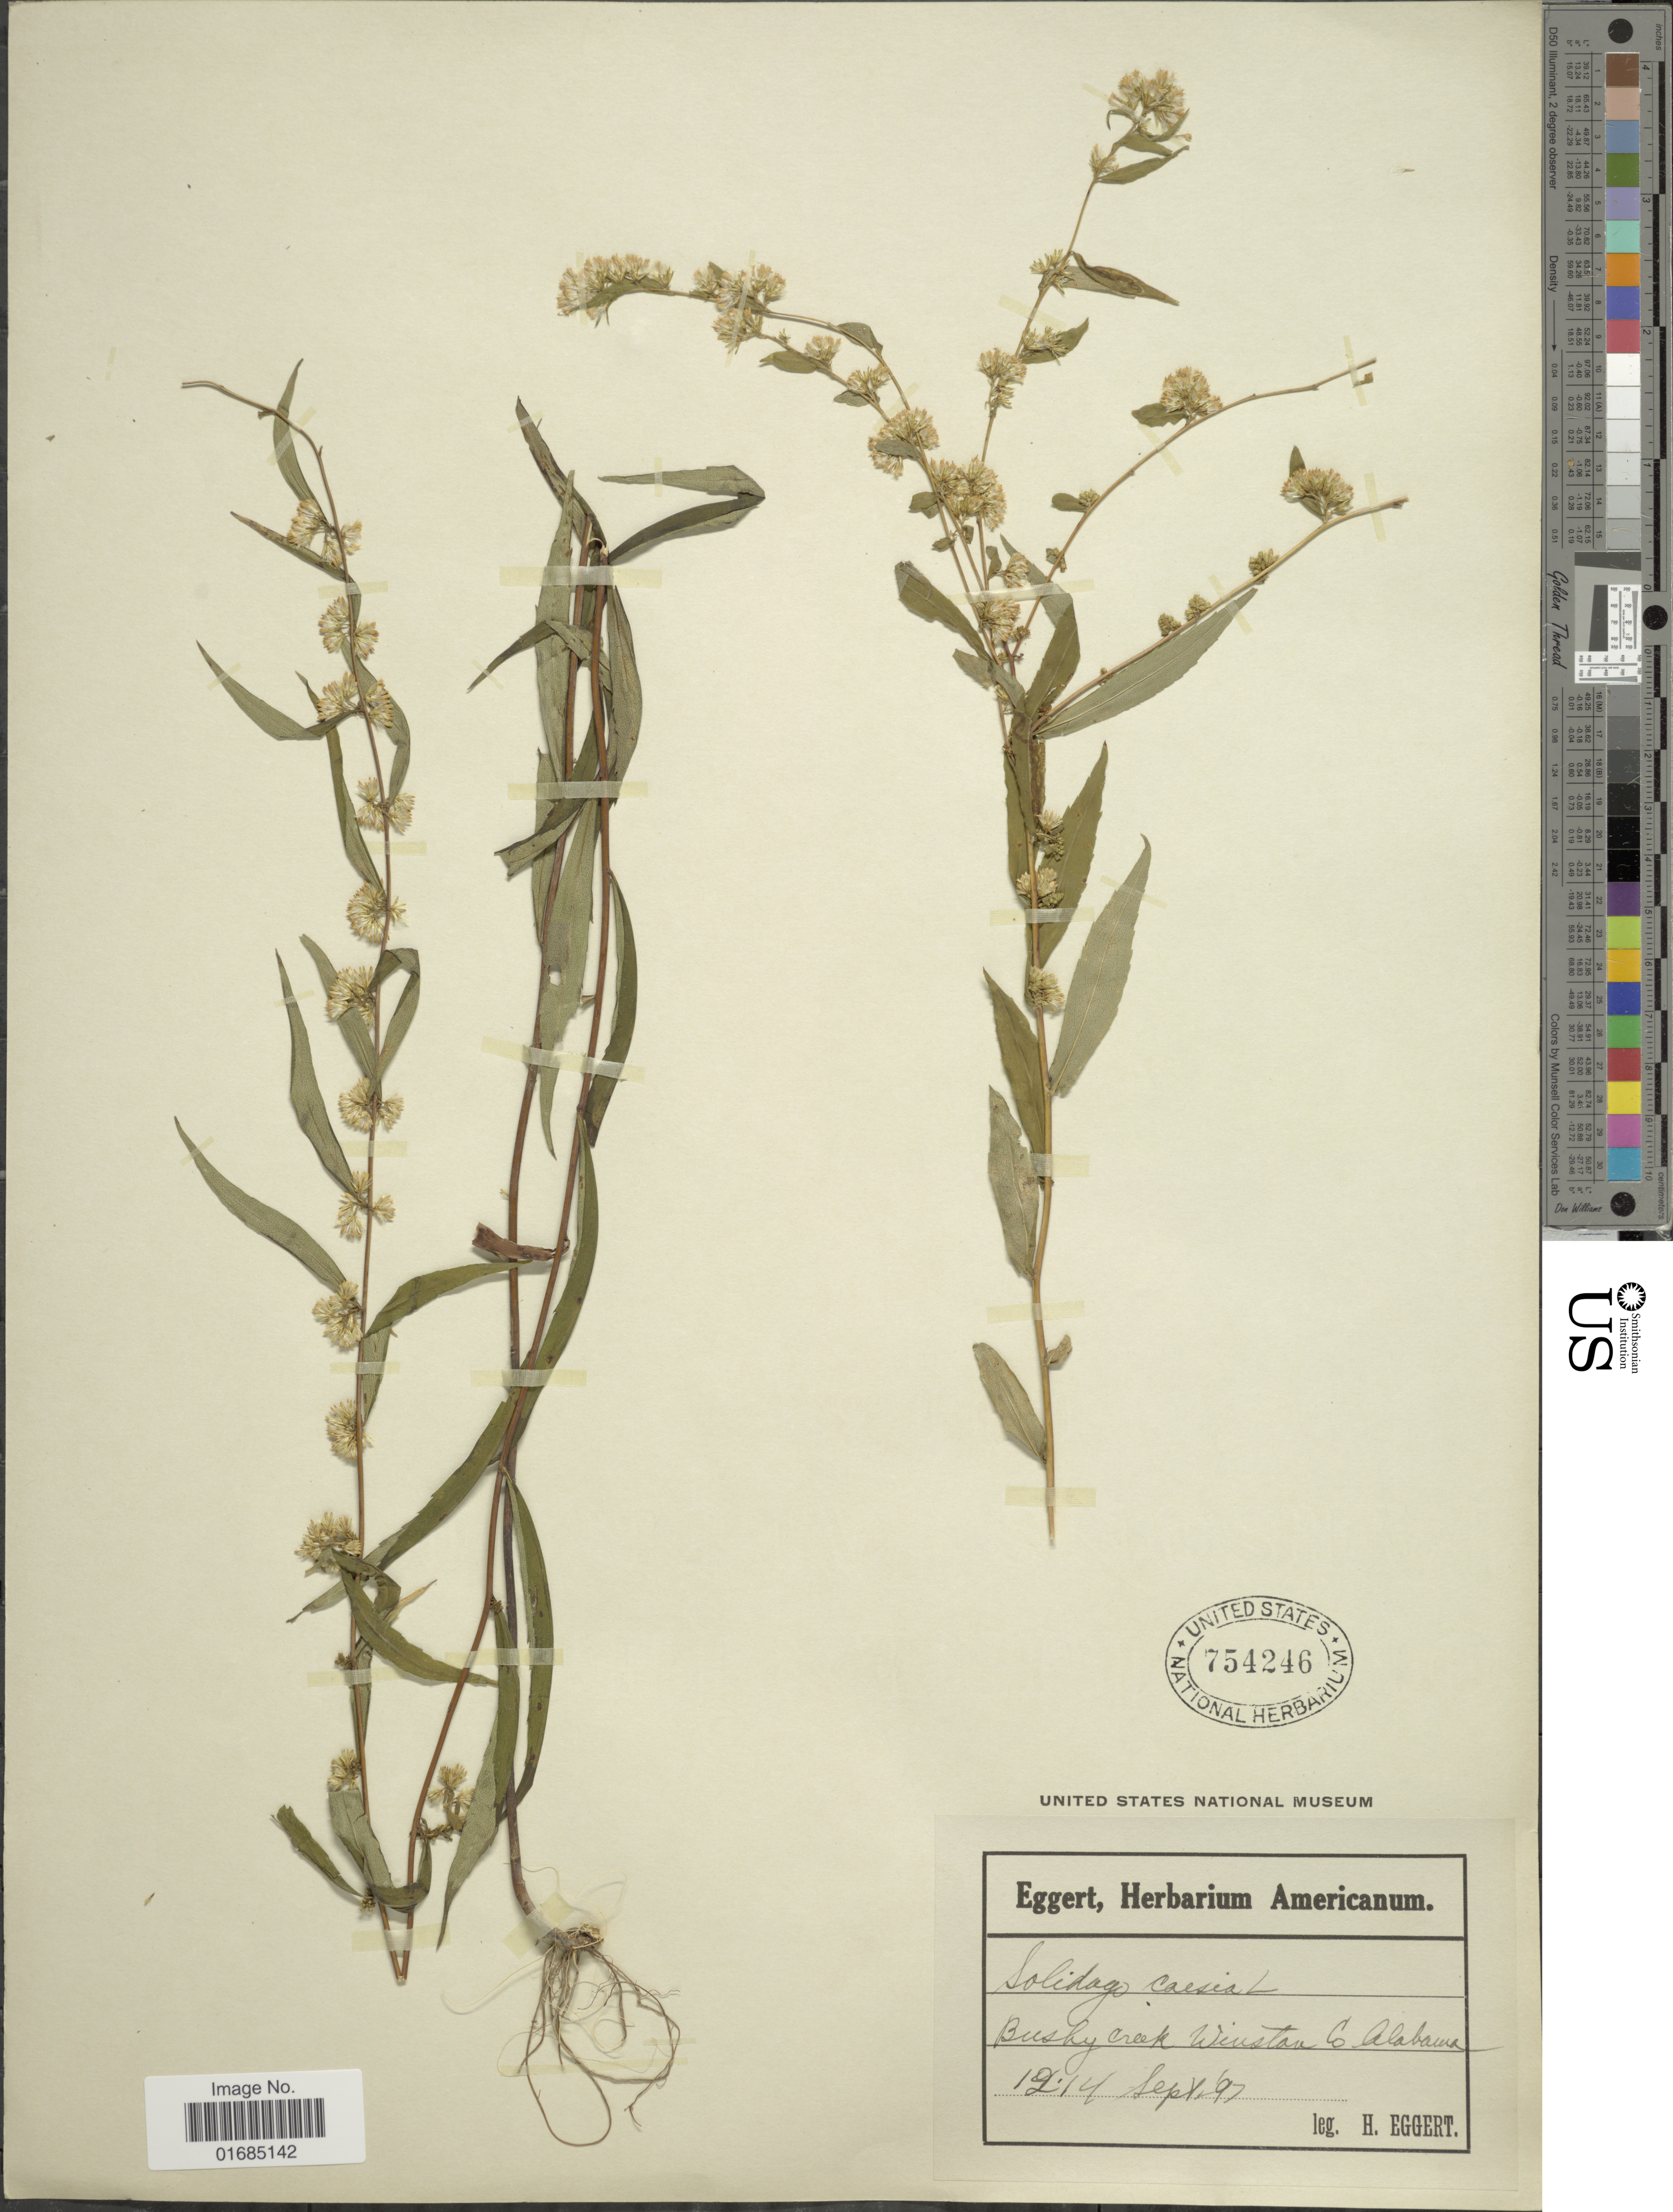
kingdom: Plantae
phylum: Tracheophyta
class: Magnoliopsida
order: Asterales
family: Asteraceae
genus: Solidago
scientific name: Solidago caesia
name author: L.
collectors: H. Eggert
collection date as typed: Transcribed d/m/y: 12/9/97 to 14/9/97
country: United States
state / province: Alabama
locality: Bushy Creek Winston Co.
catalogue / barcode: US 754246